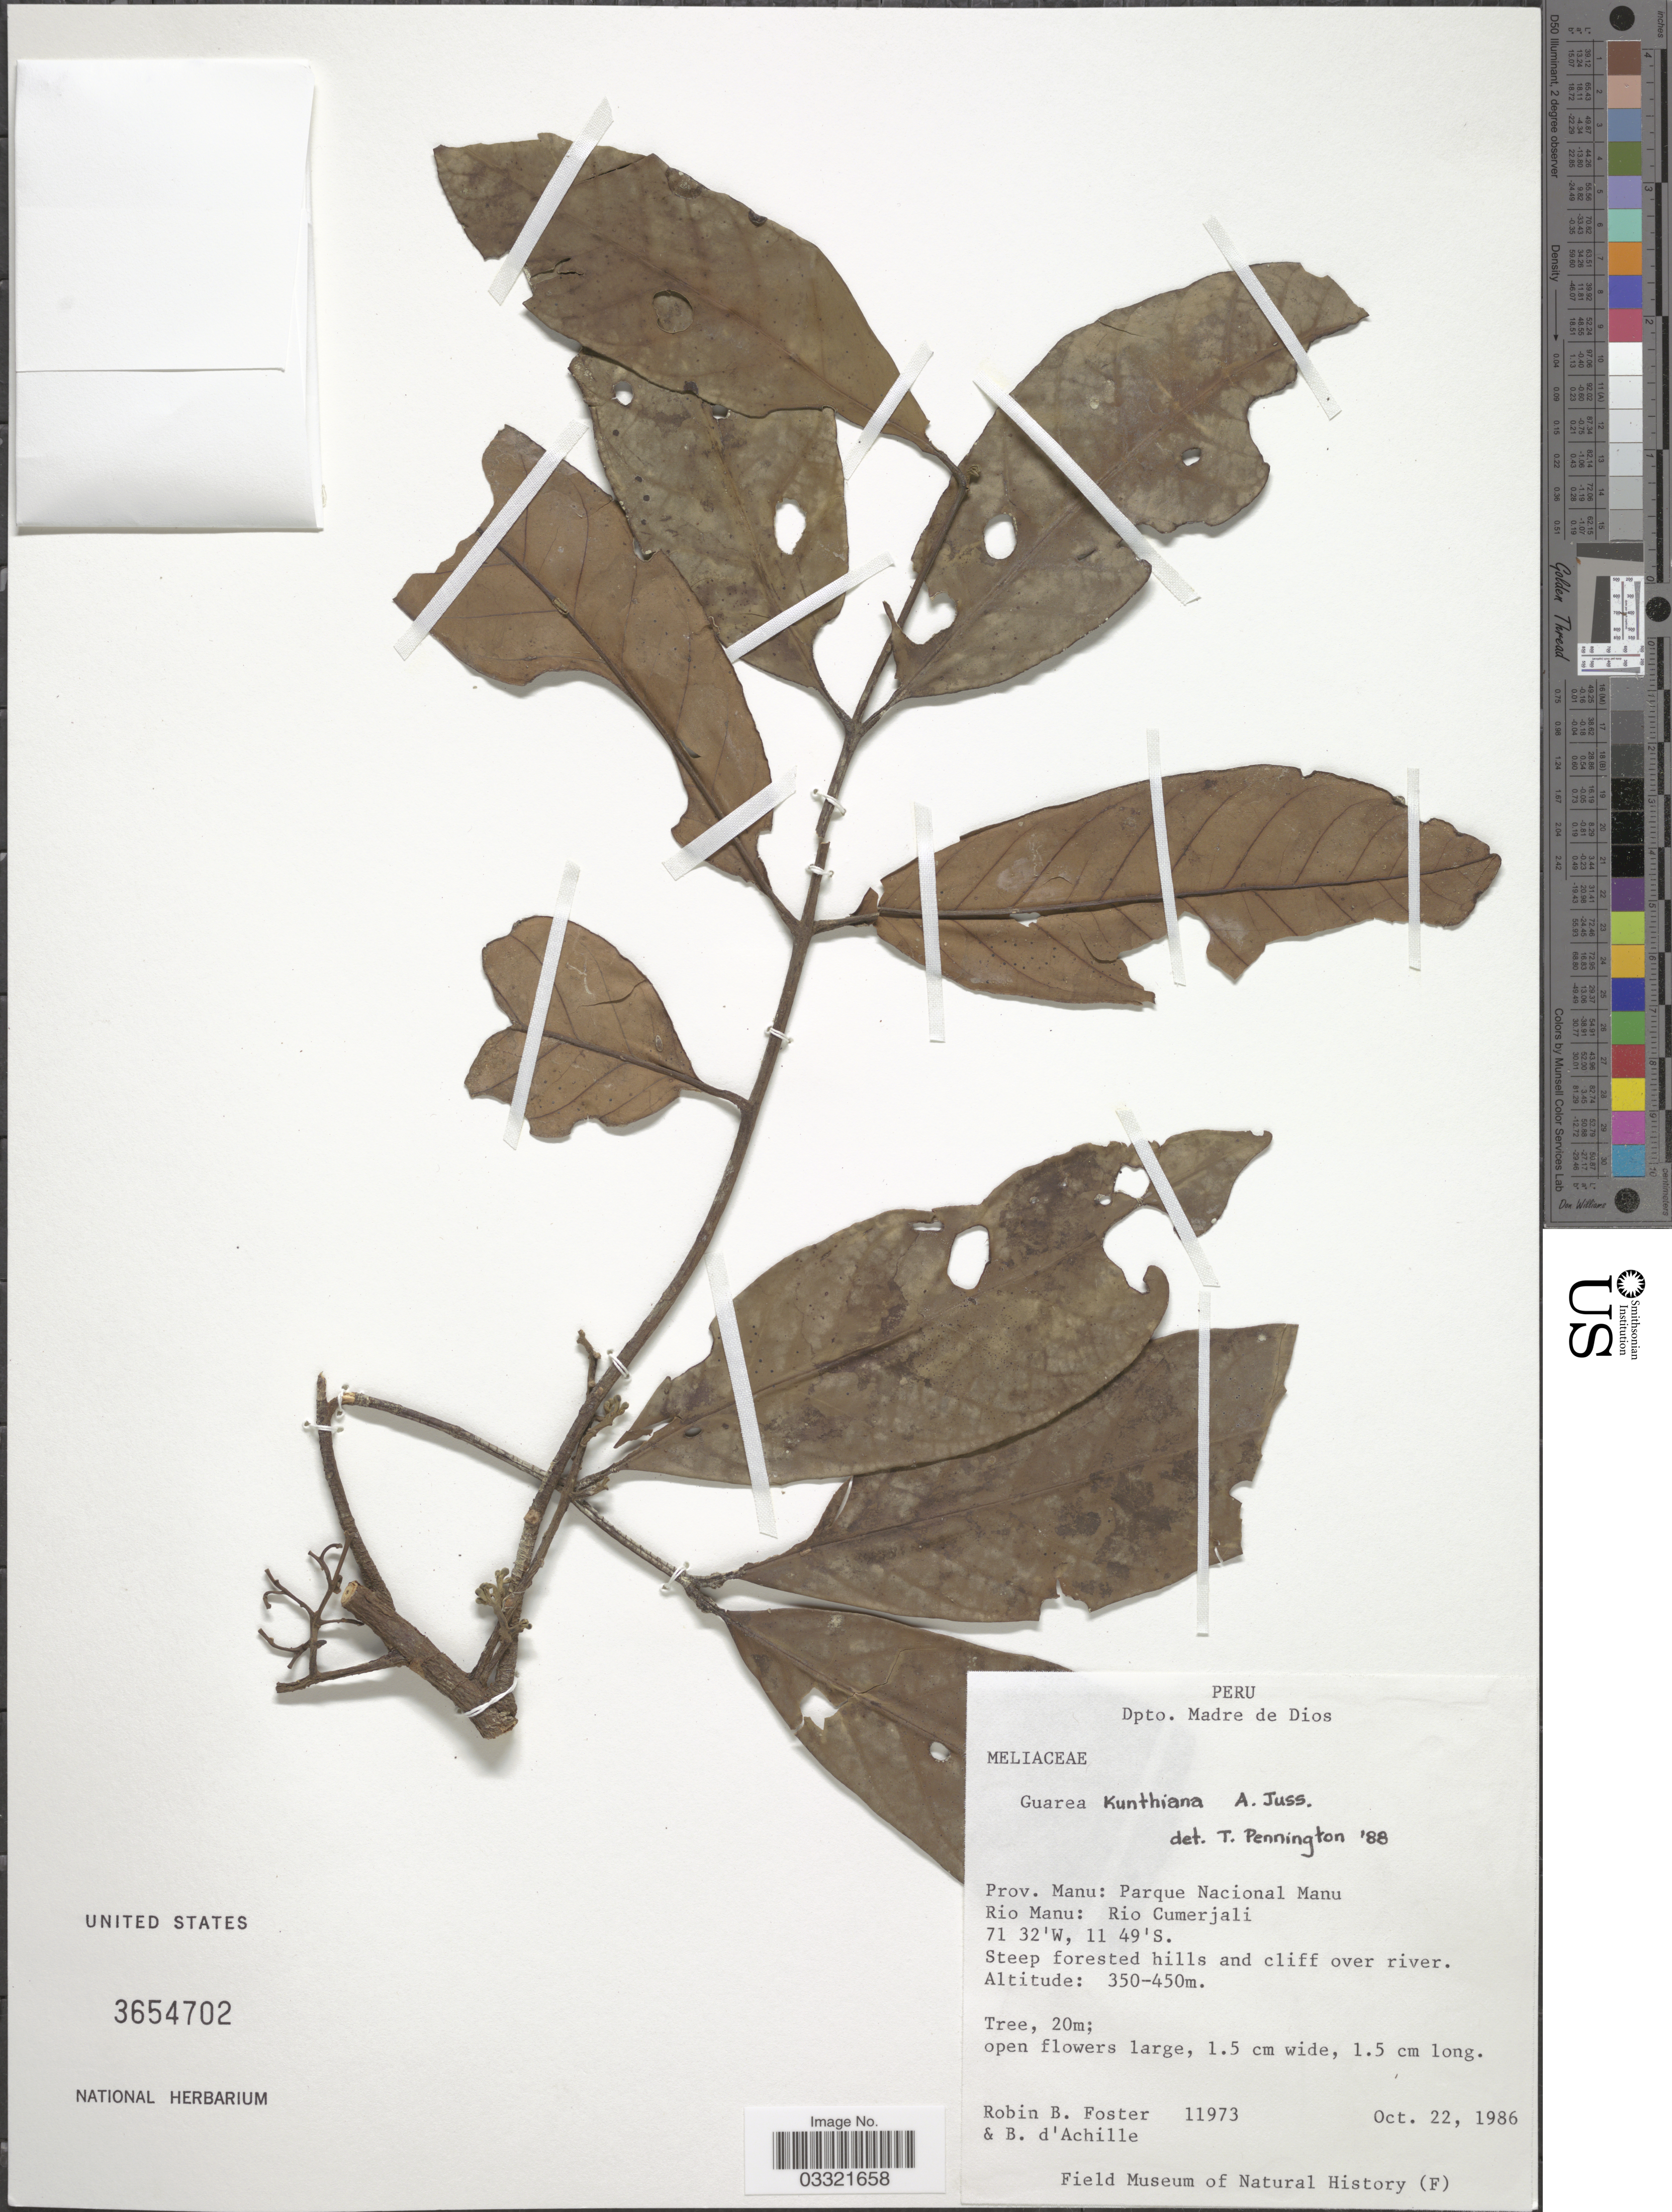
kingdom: Plantae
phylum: Tracheophyta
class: Magnoliopsida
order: Sapindales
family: Meliaceae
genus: Guarea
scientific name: Guarea kunthiana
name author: A. Juss.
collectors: R. B. Foster & B. d'Achille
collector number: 11973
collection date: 1986-10-22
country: Peru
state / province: Madre de Dios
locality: Dpto. Madre de Dios. Prov. Manu: Parque Nacional Manu. Rio Manu: Rio Cumerjali.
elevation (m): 350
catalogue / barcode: US 3654702